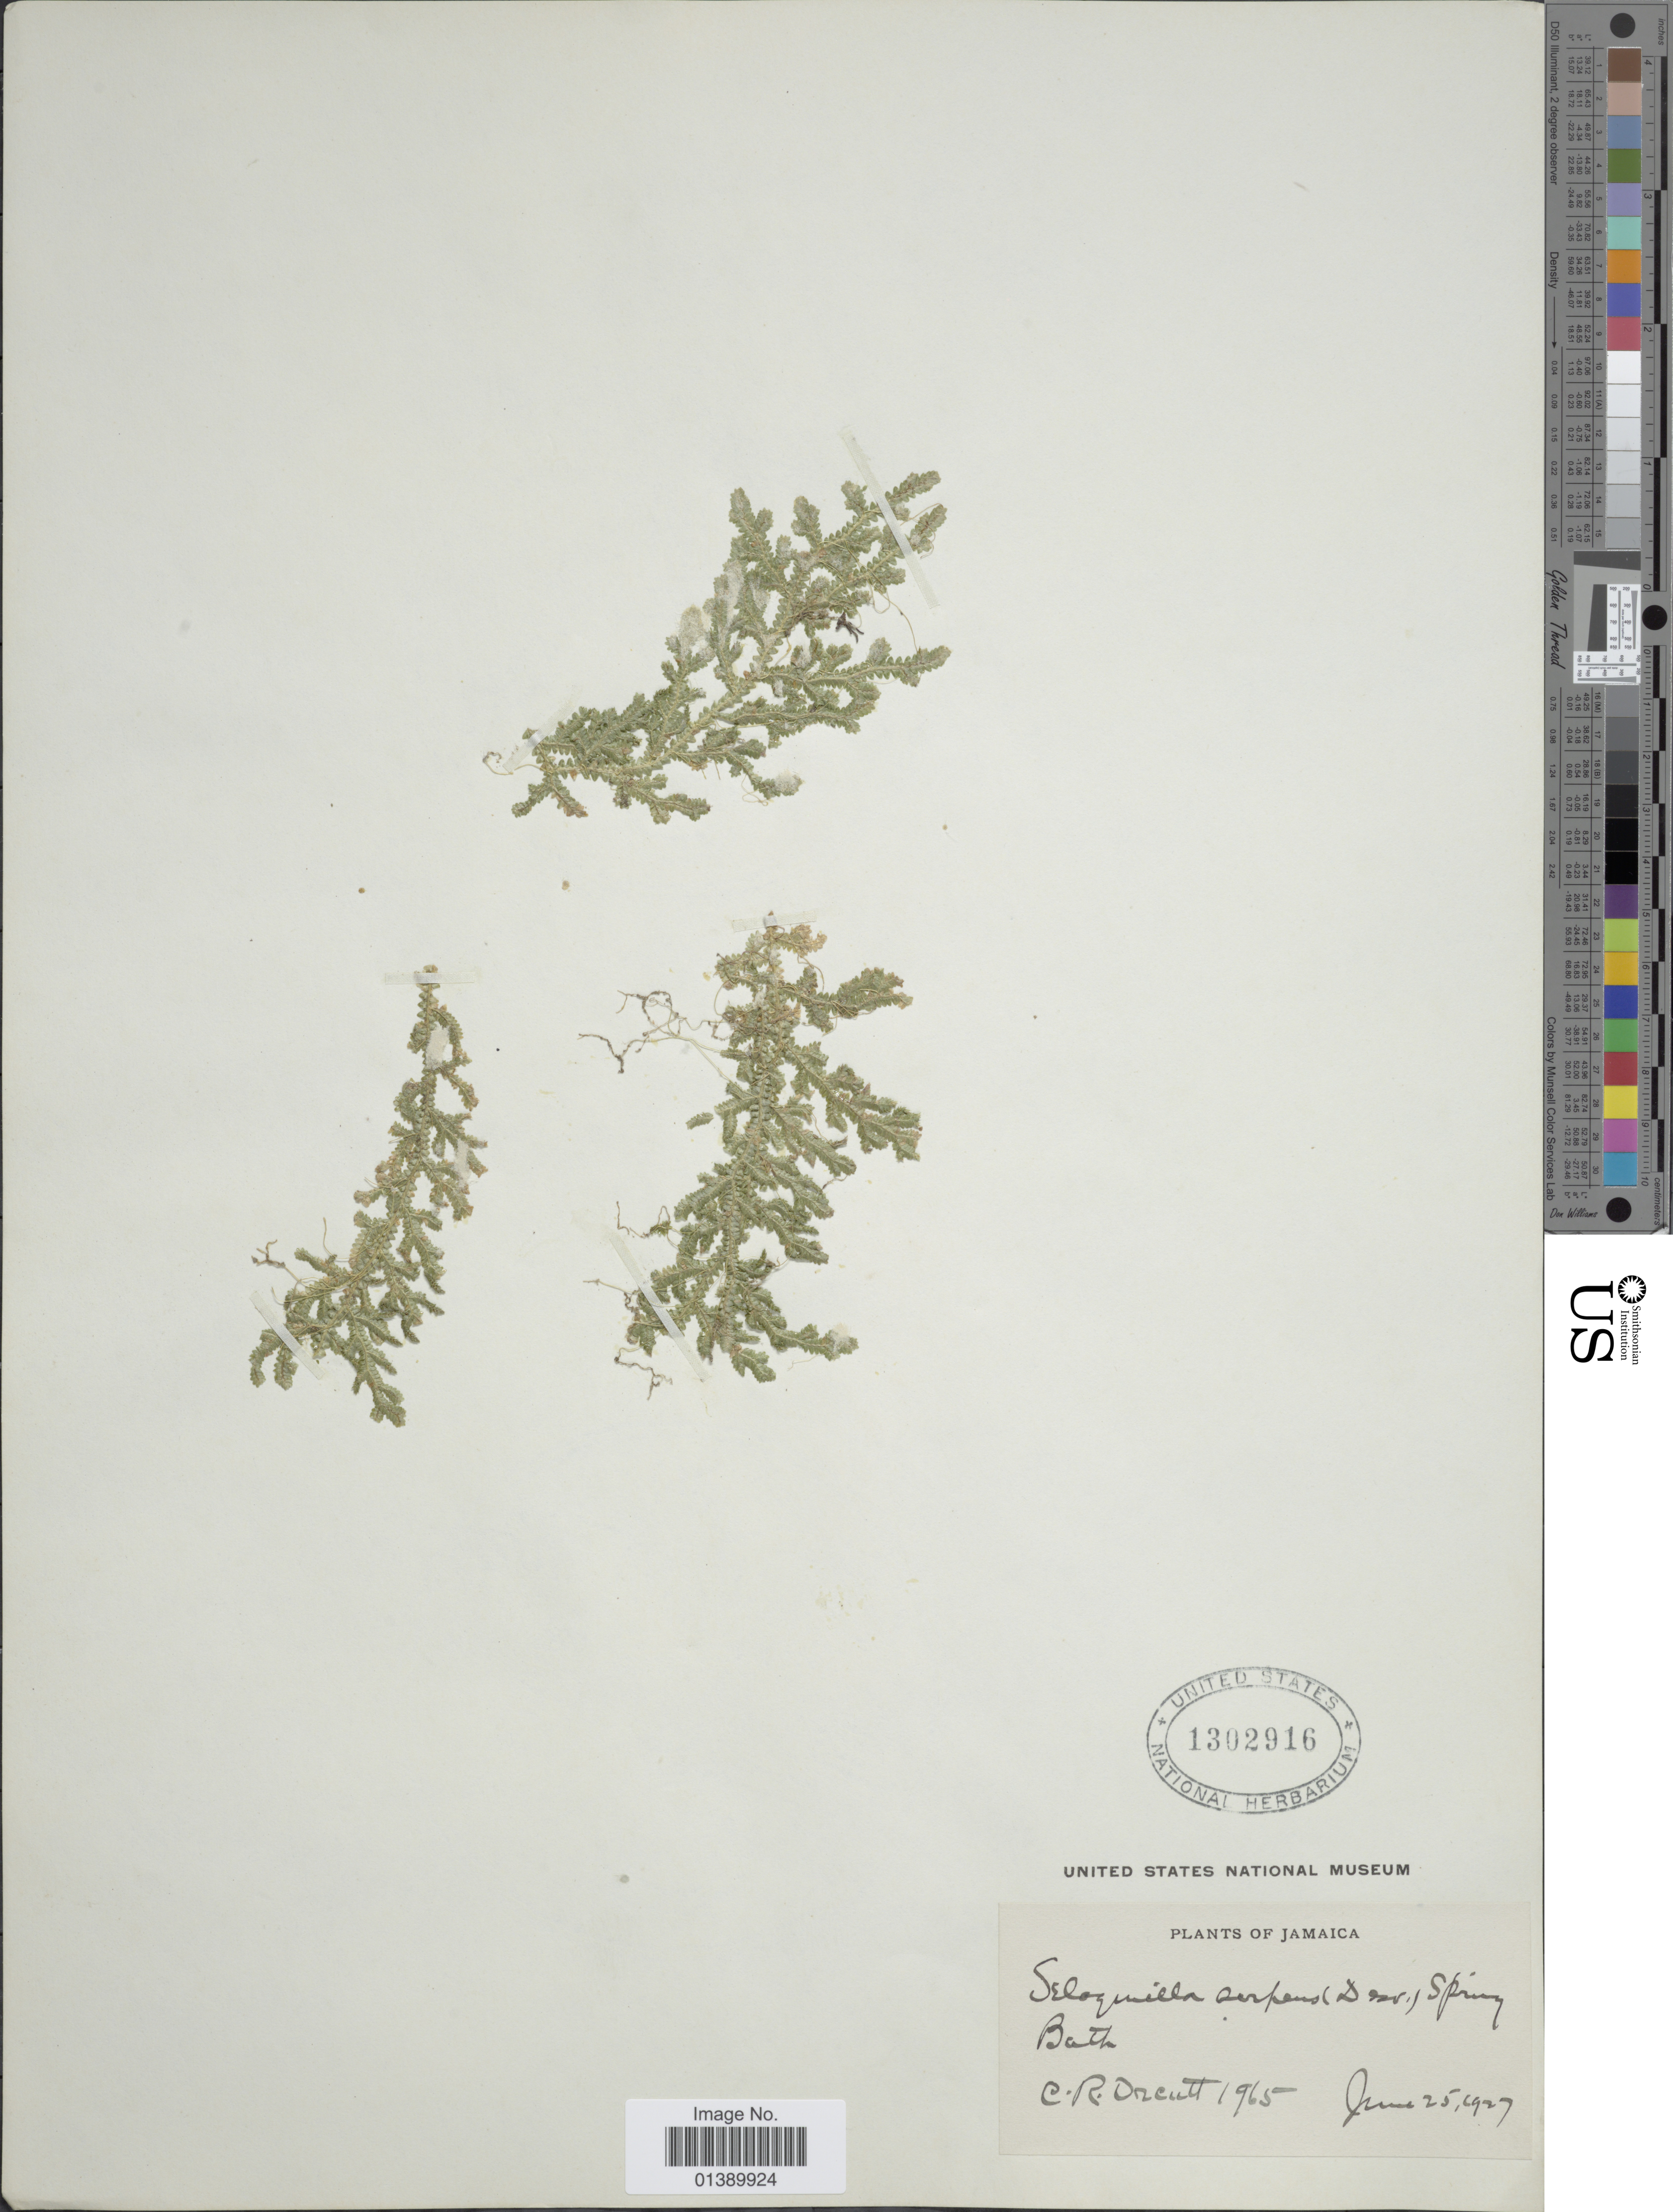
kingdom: Plantae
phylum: Tracheophyta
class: Lycopodiopsida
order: Selaginellales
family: Selaginellaceae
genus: Selaginella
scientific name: Selaginella serpens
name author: (Desv. ex Poir.) Spring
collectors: C. R. Orcutt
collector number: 1965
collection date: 1927-06-25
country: Jamaica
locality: Bath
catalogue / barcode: US 1302916